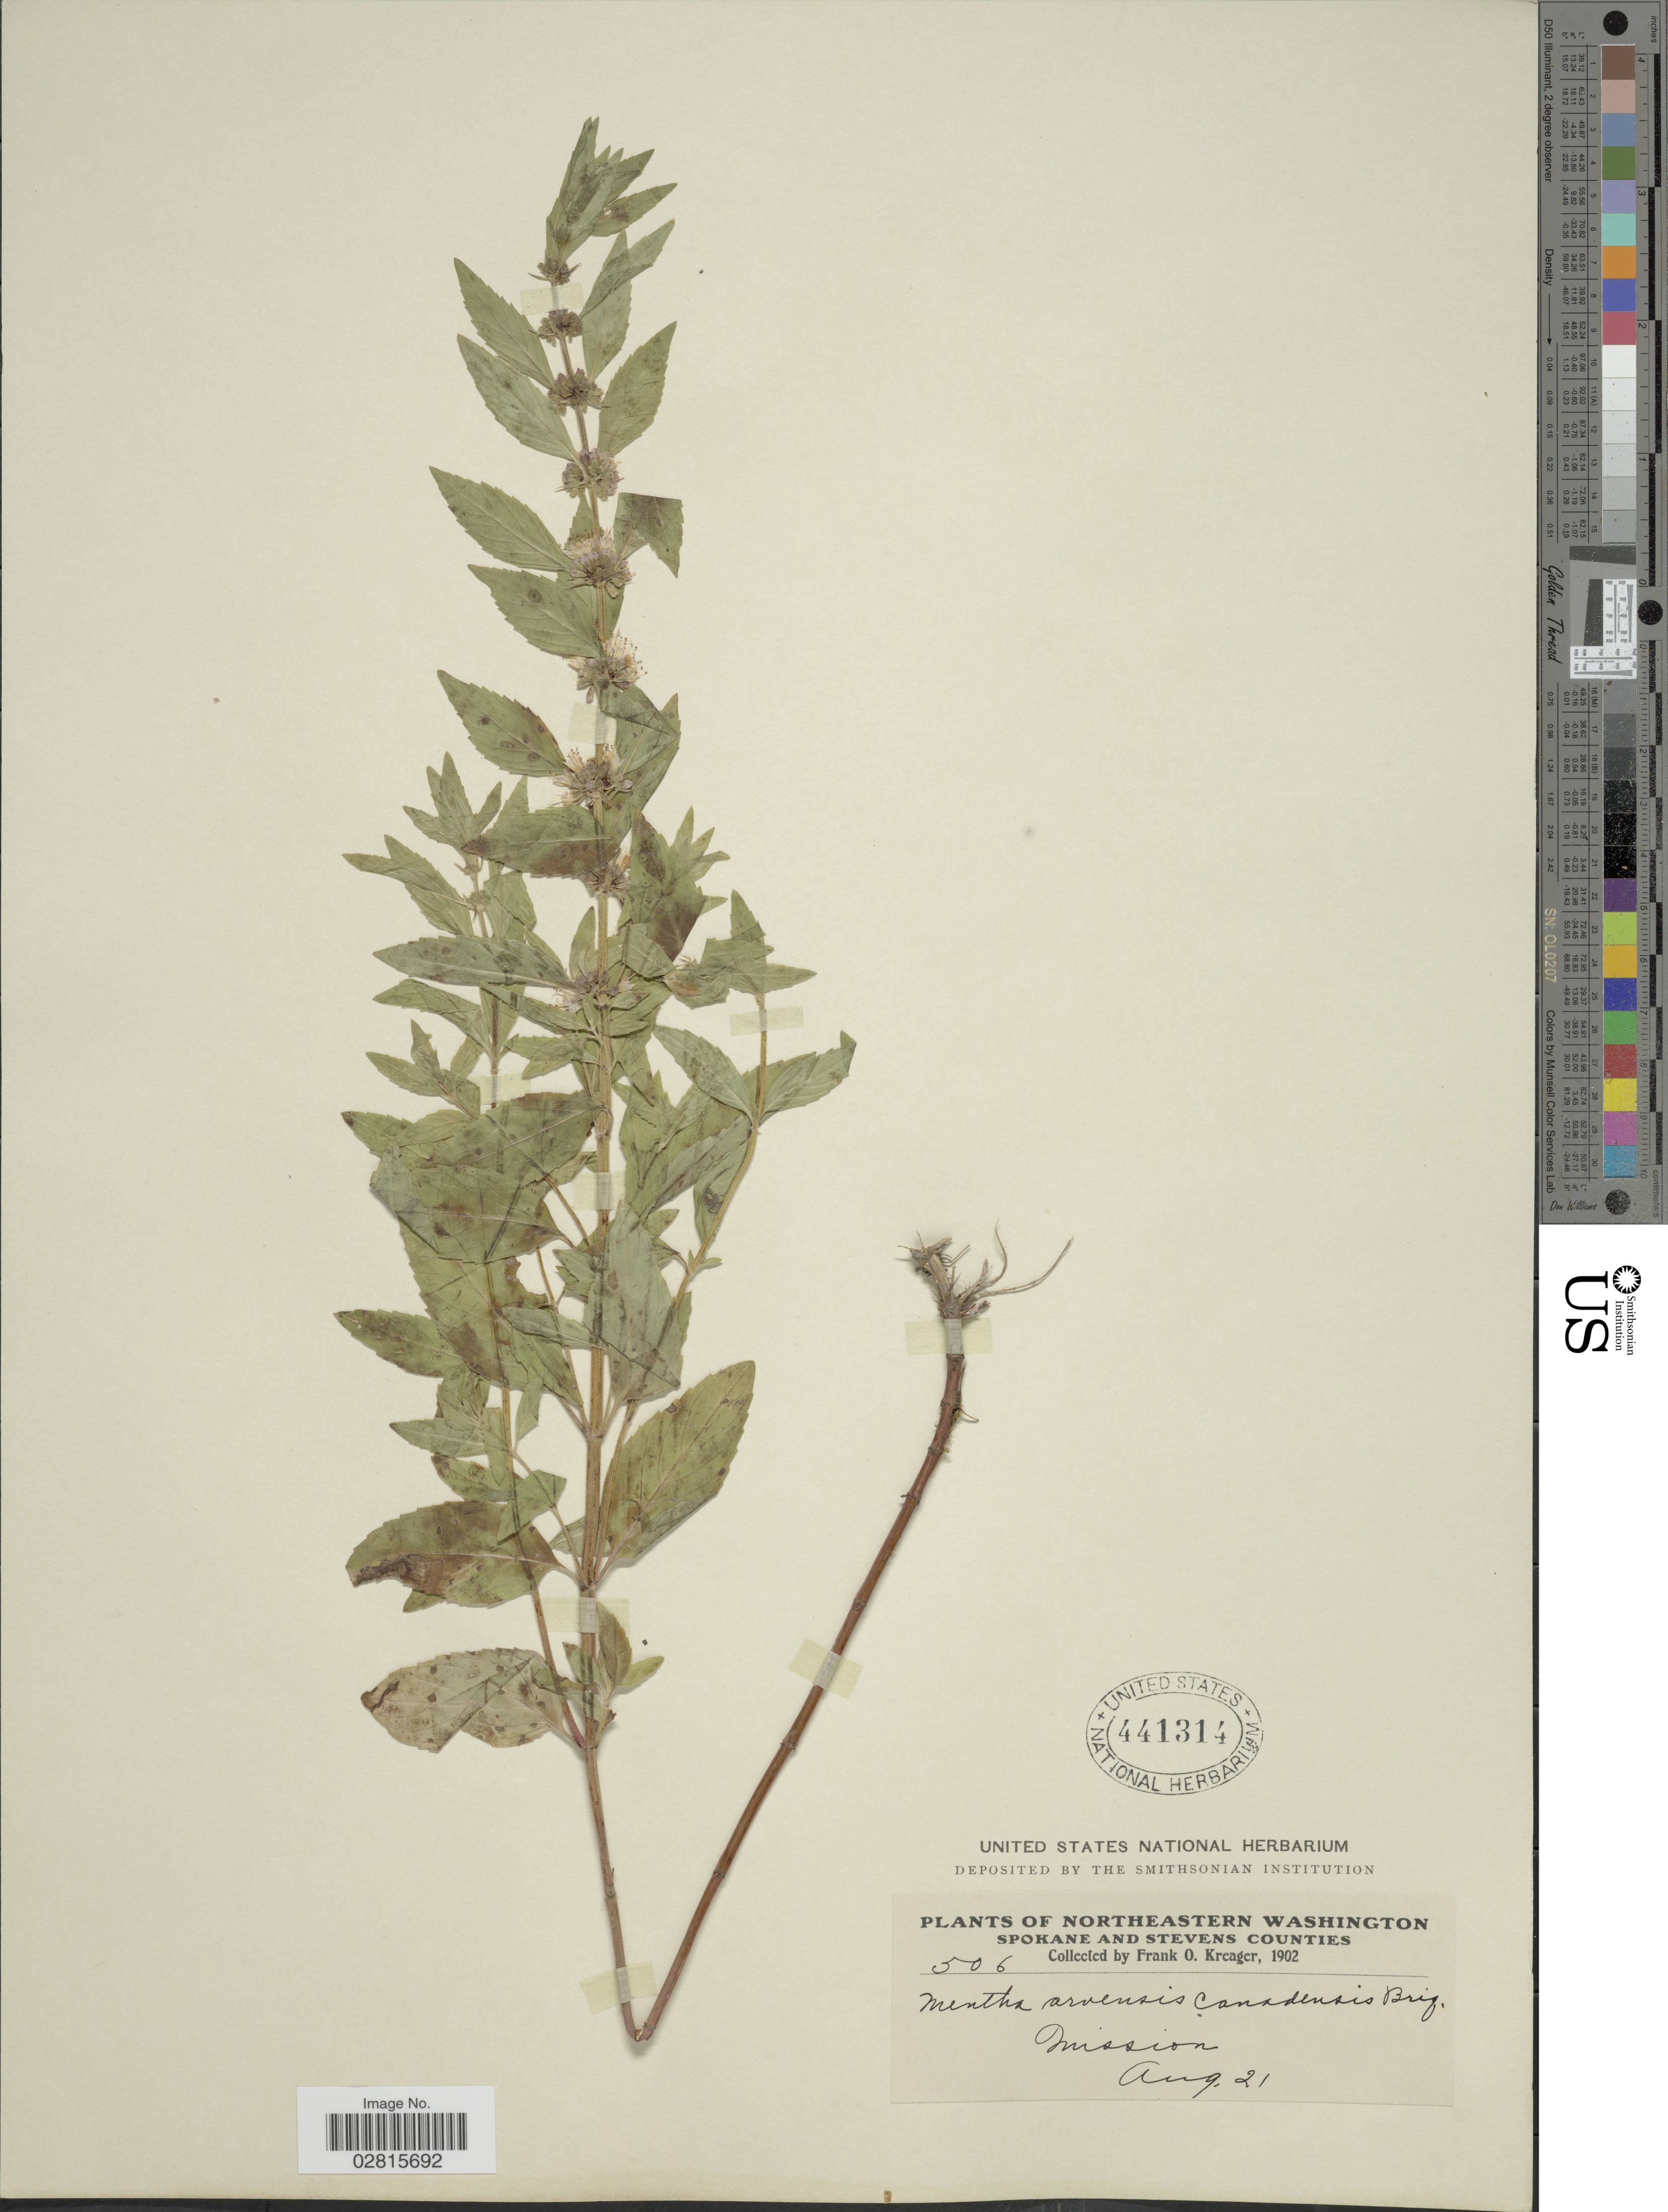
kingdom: Plantae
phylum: Tracheophyta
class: Magnoliopsida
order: Lamiales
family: Lamiaceae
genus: Mentha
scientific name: Mentha penardii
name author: (Briq.) Rydb.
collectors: F. Kreager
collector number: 506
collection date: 1902-08-21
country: United States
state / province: Washington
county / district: Spokane / Stevens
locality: Northeastern Washington, Spokane and Stevens Counties, Mission.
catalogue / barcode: US 441314